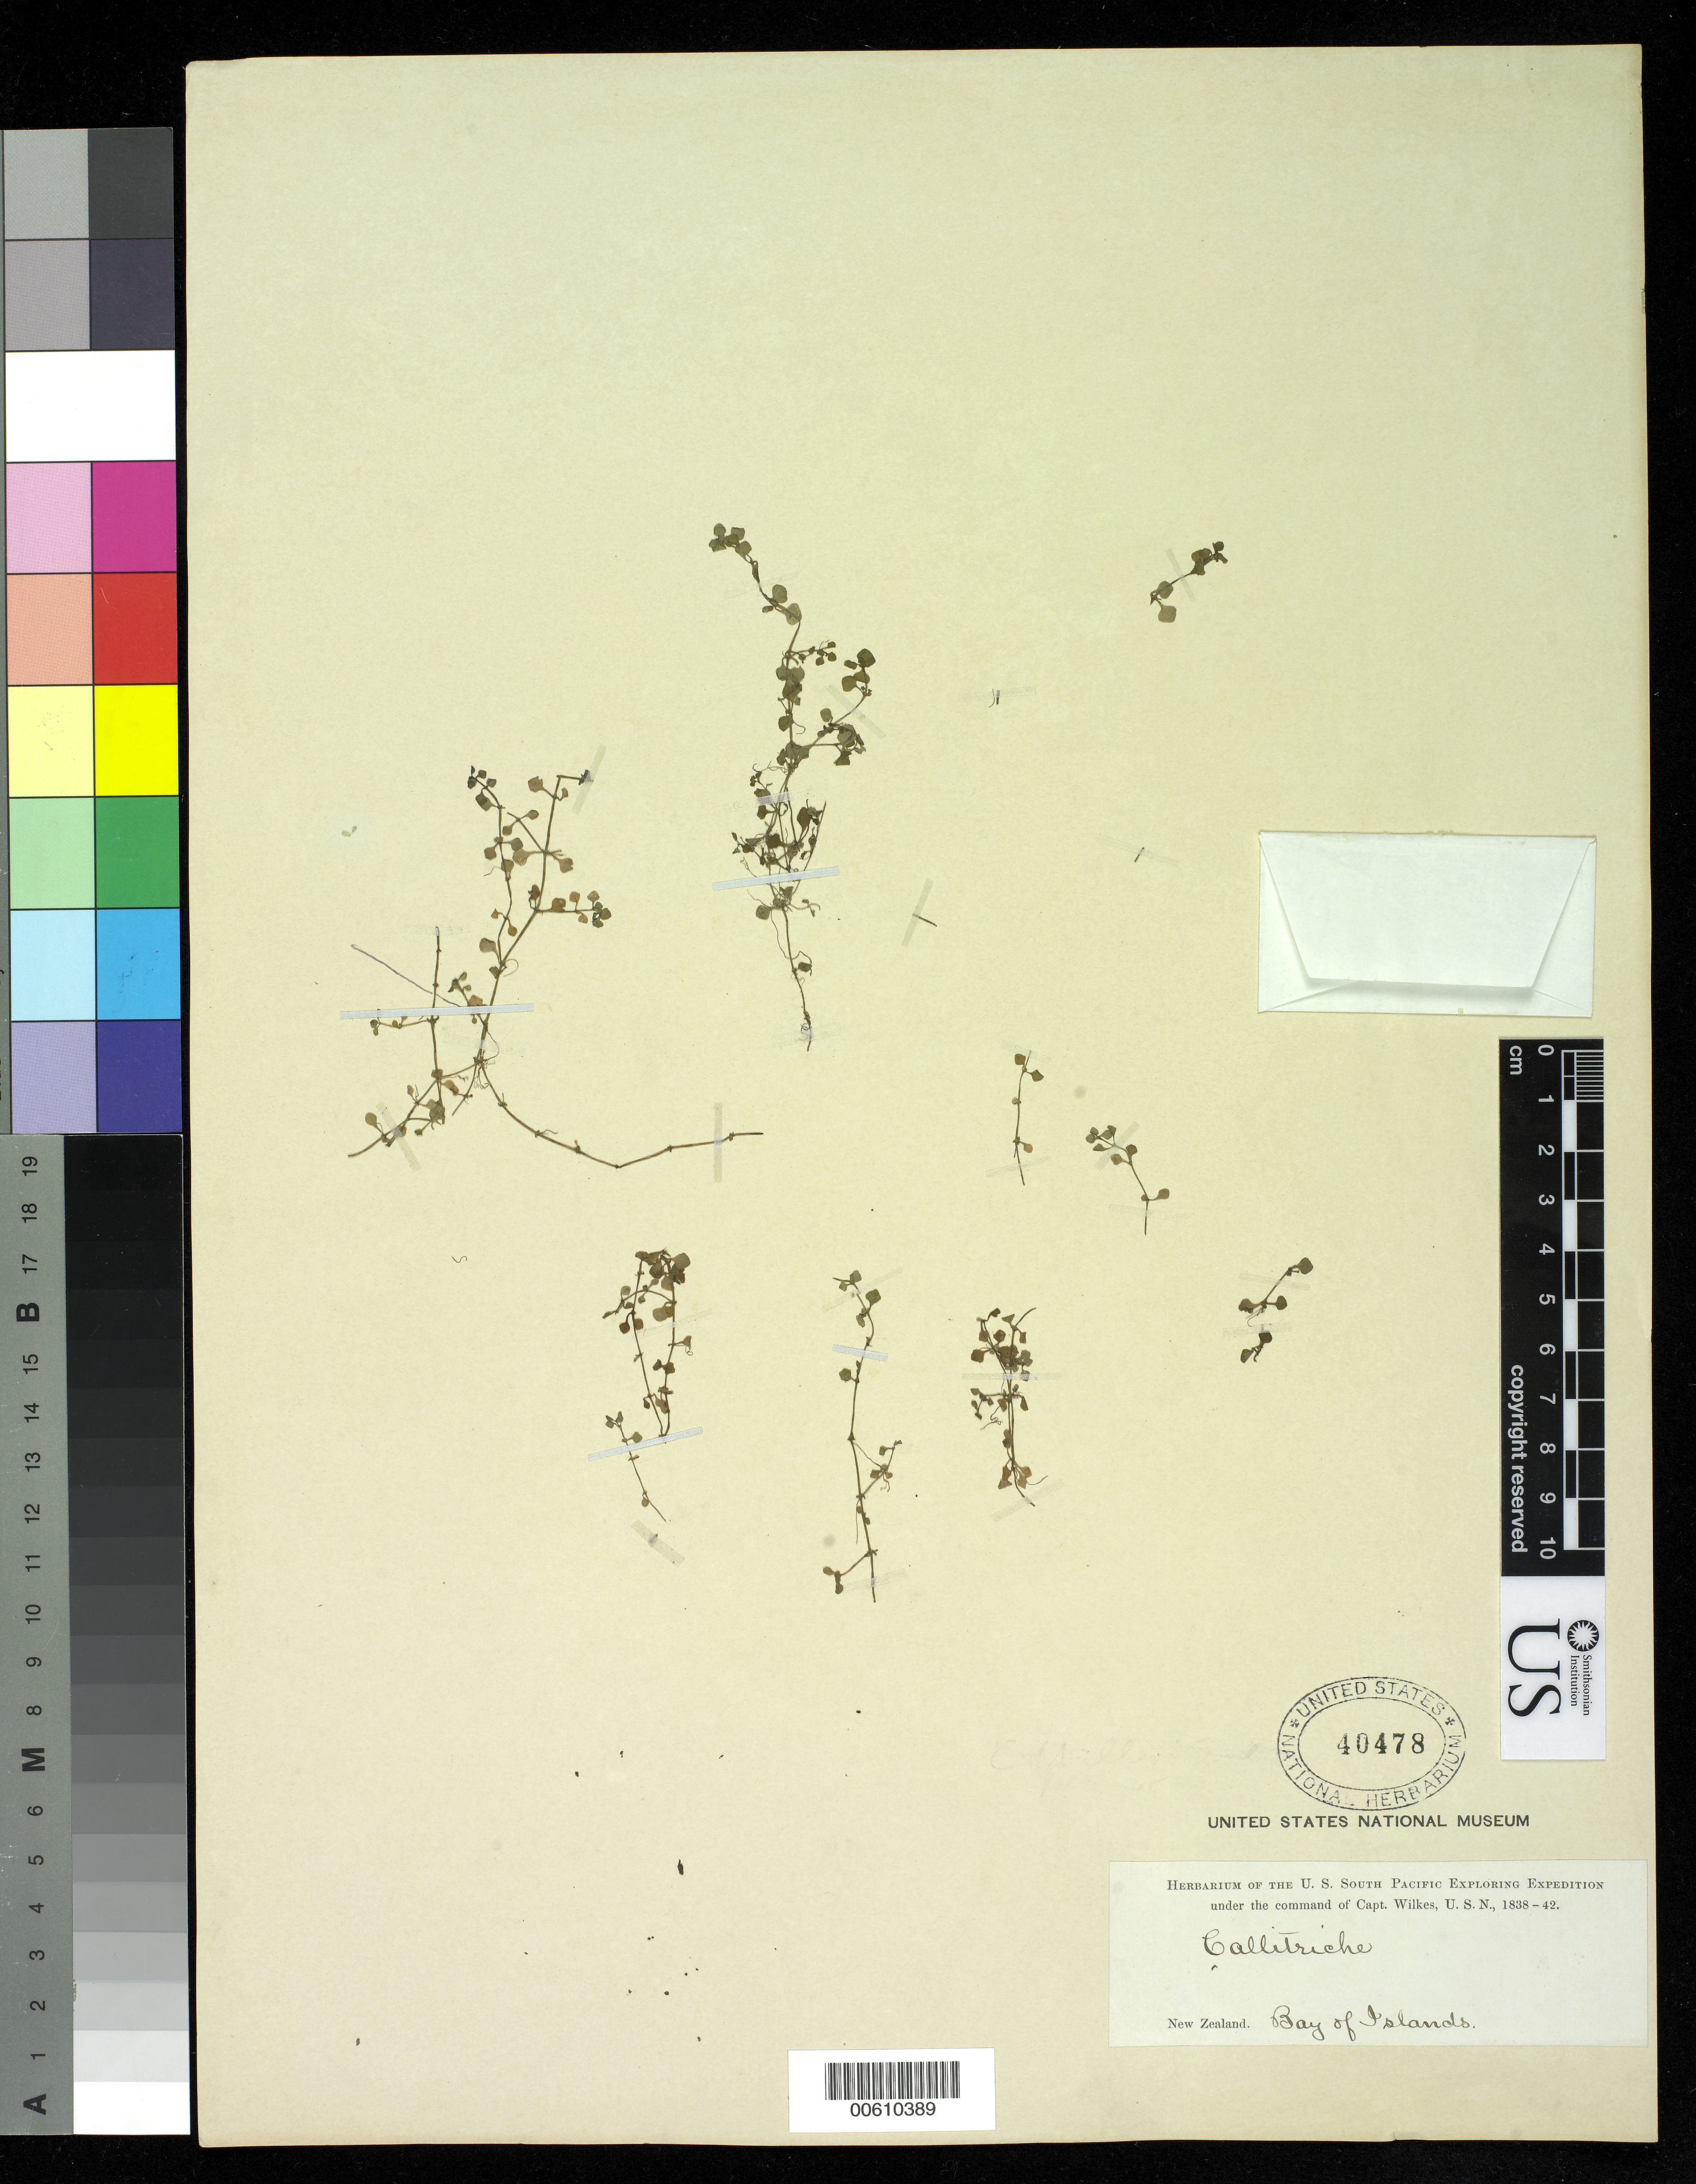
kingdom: Plantae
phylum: Tracheophyta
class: Magnoliopsida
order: Lamiales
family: Plantaginaceae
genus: Callitriche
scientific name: Callitriche sp.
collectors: Wilkes Explor. Exped.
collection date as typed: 1838 to -- --- 1842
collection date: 1838/1842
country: New Zealand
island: North Island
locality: Bay of Islands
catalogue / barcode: US 40478